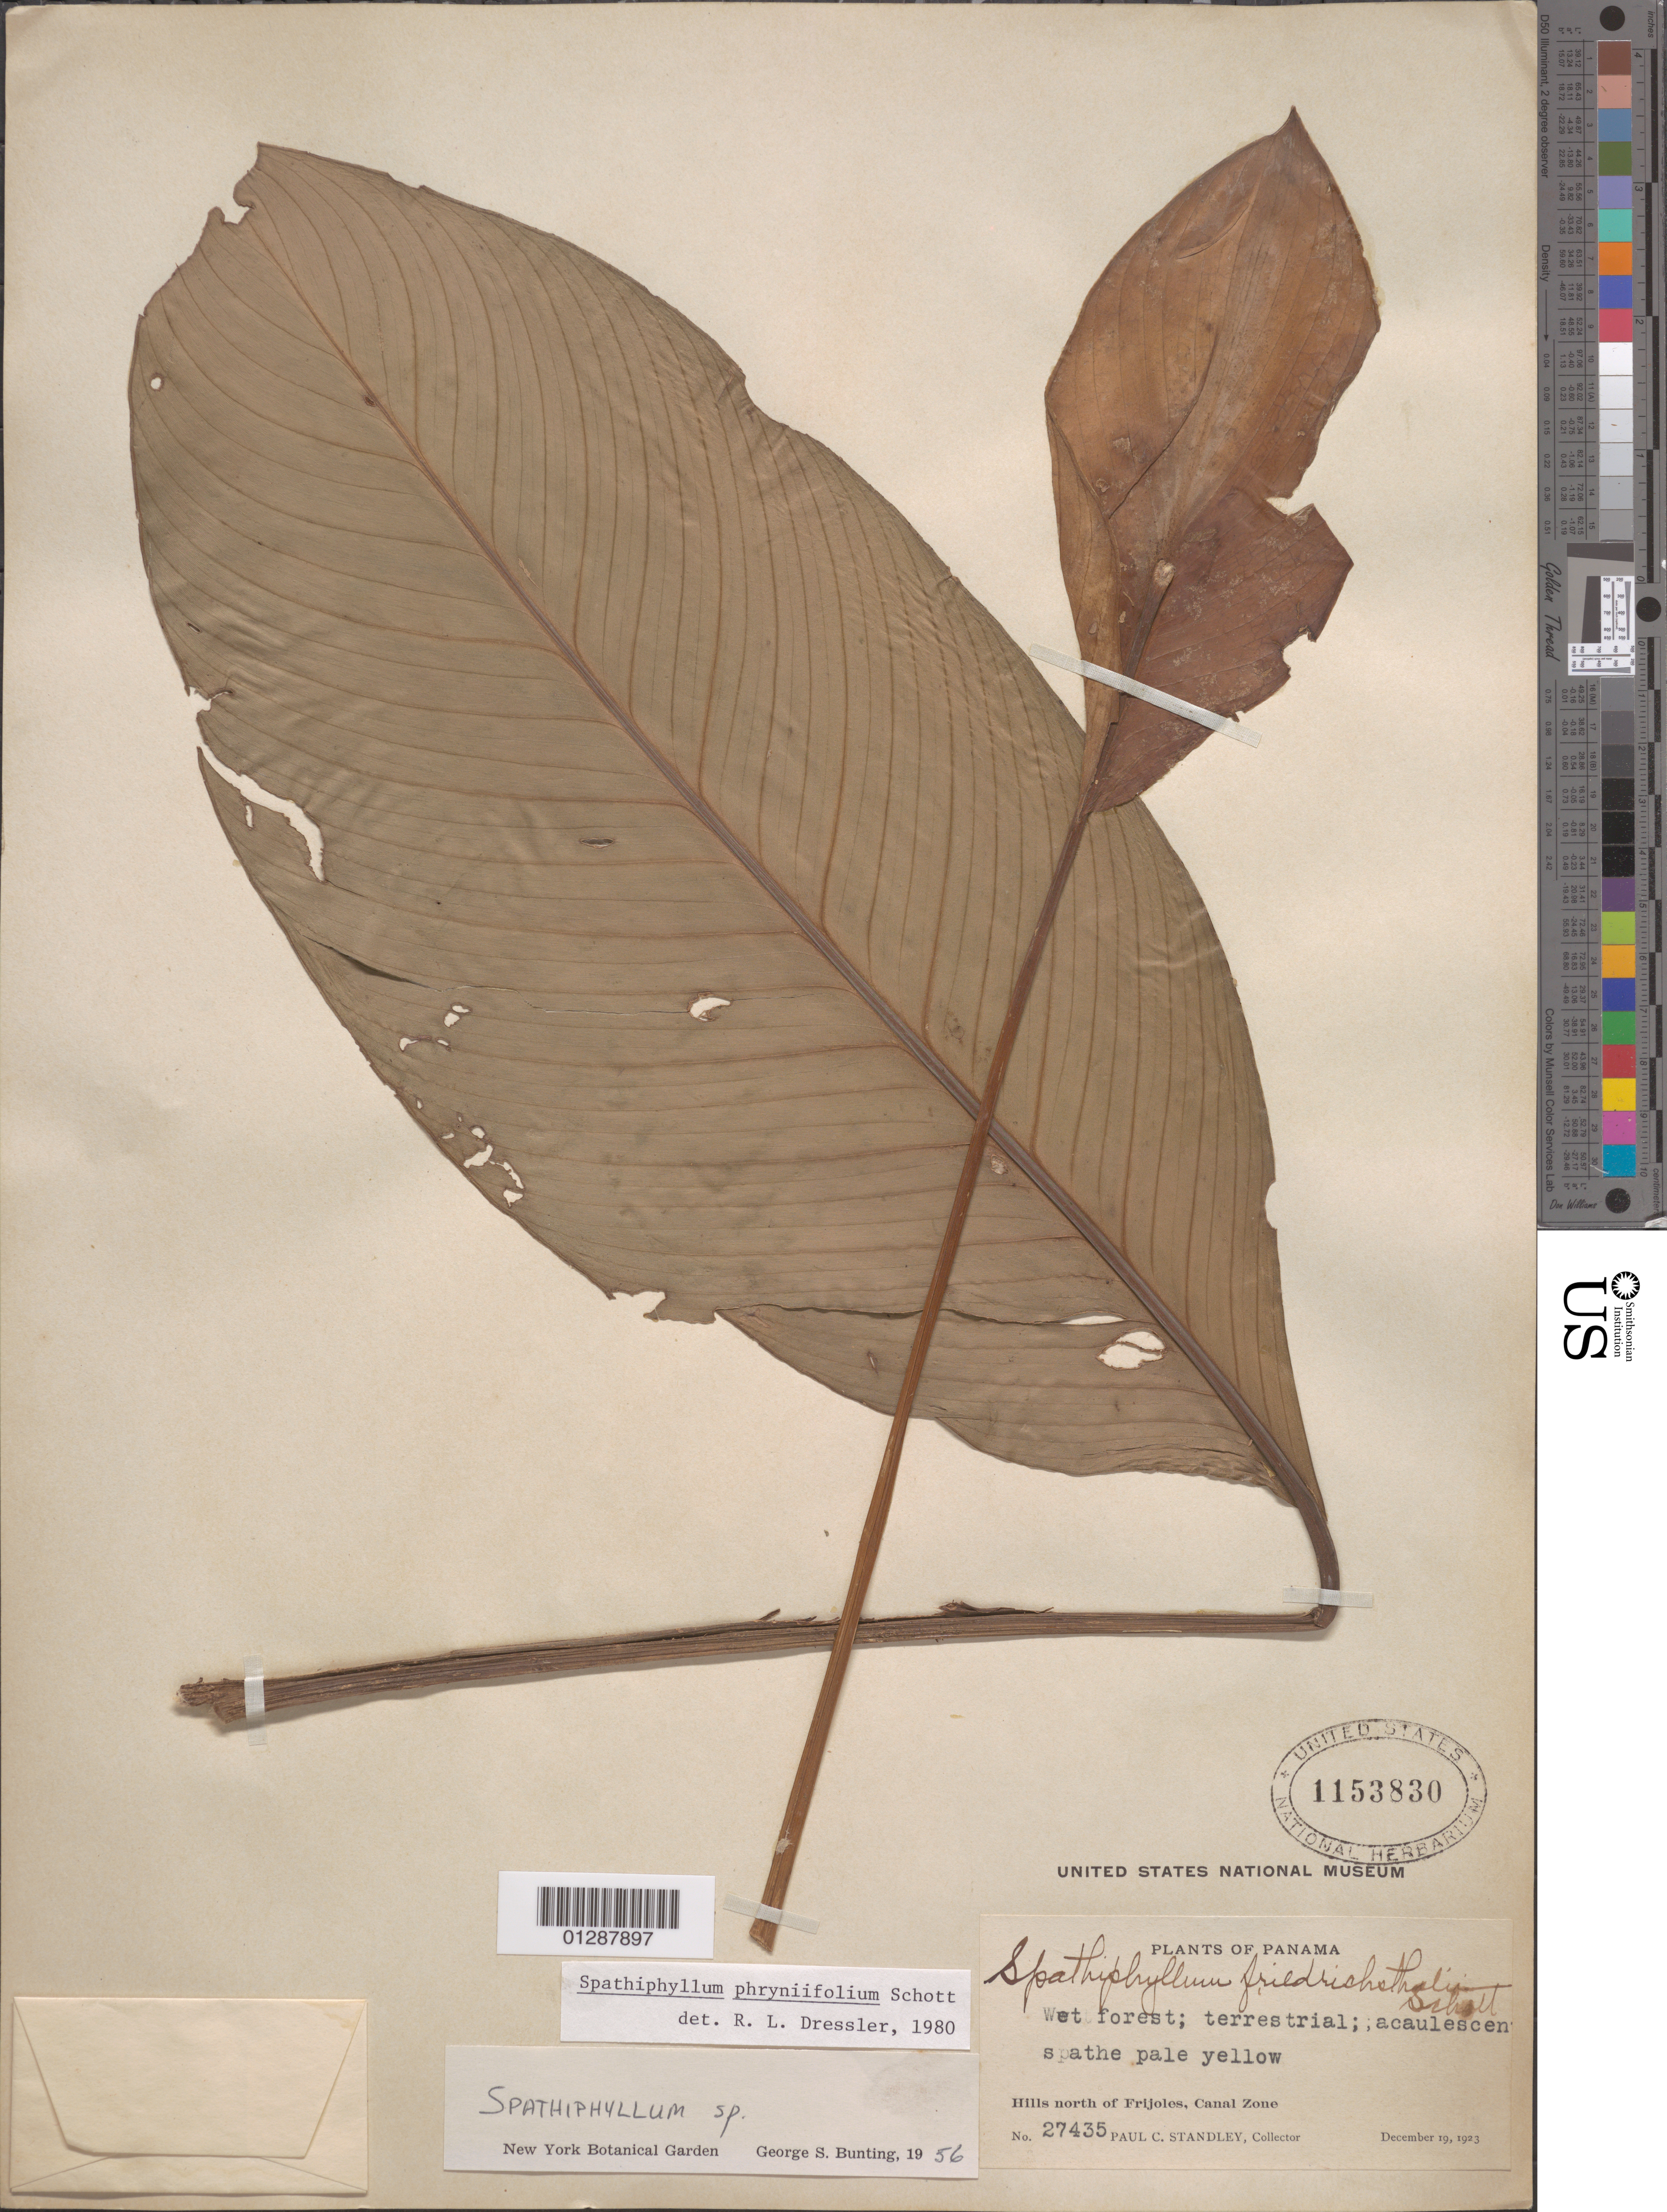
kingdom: Plantae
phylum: Tracheophyta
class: Liliopsida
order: Alismatales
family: Araceae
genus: Spathiphyllum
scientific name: Spathiphyllum phryniifolium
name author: Schott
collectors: P. C. Standley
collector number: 27435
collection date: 1923-12-19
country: Panama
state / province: Colón / Panamá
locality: Hills north of Frijoles, Canal Zone.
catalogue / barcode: US 1153830